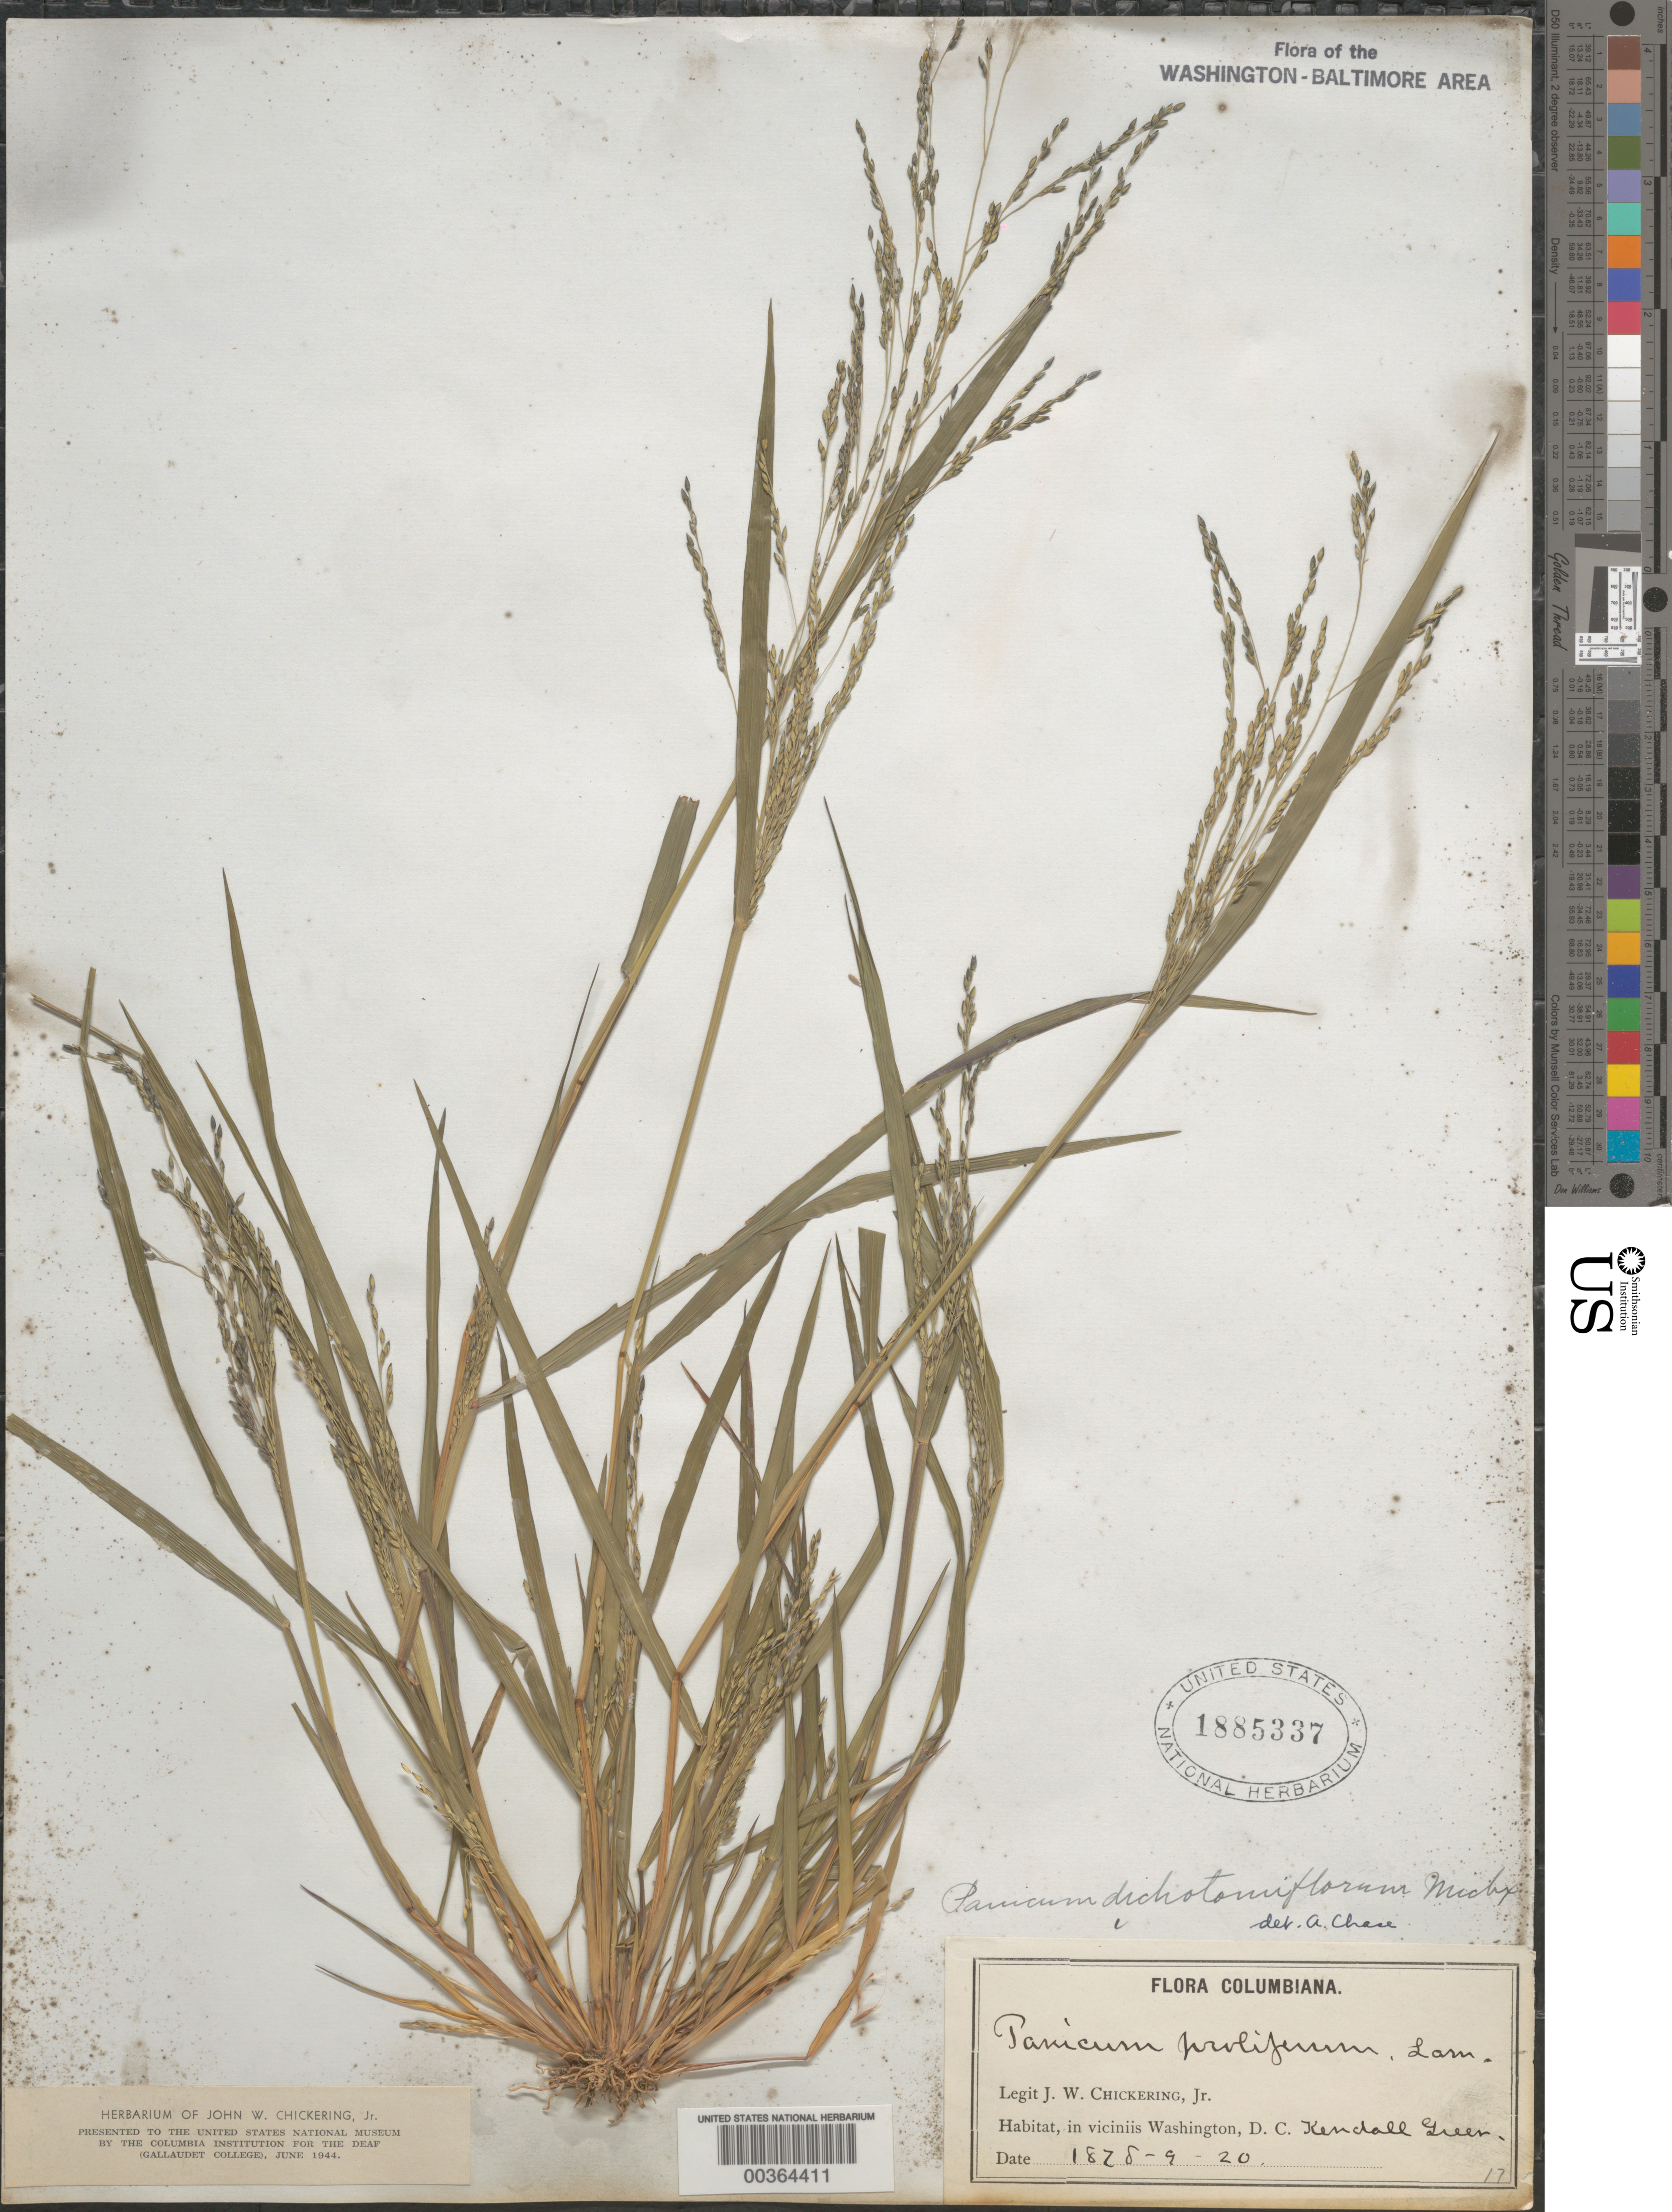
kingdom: Plantae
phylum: Tracheophyta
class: Liliopsida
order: Poales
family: Poaceae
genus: Panicum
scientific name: Panicum dichotomiflorum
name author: Michx.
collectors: J. W. Chickering Jr.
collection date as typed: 20 Sep 1878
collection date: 1878-09-20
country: United States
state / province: District of Columbia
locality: Washington DC area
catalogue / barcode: US 1885337